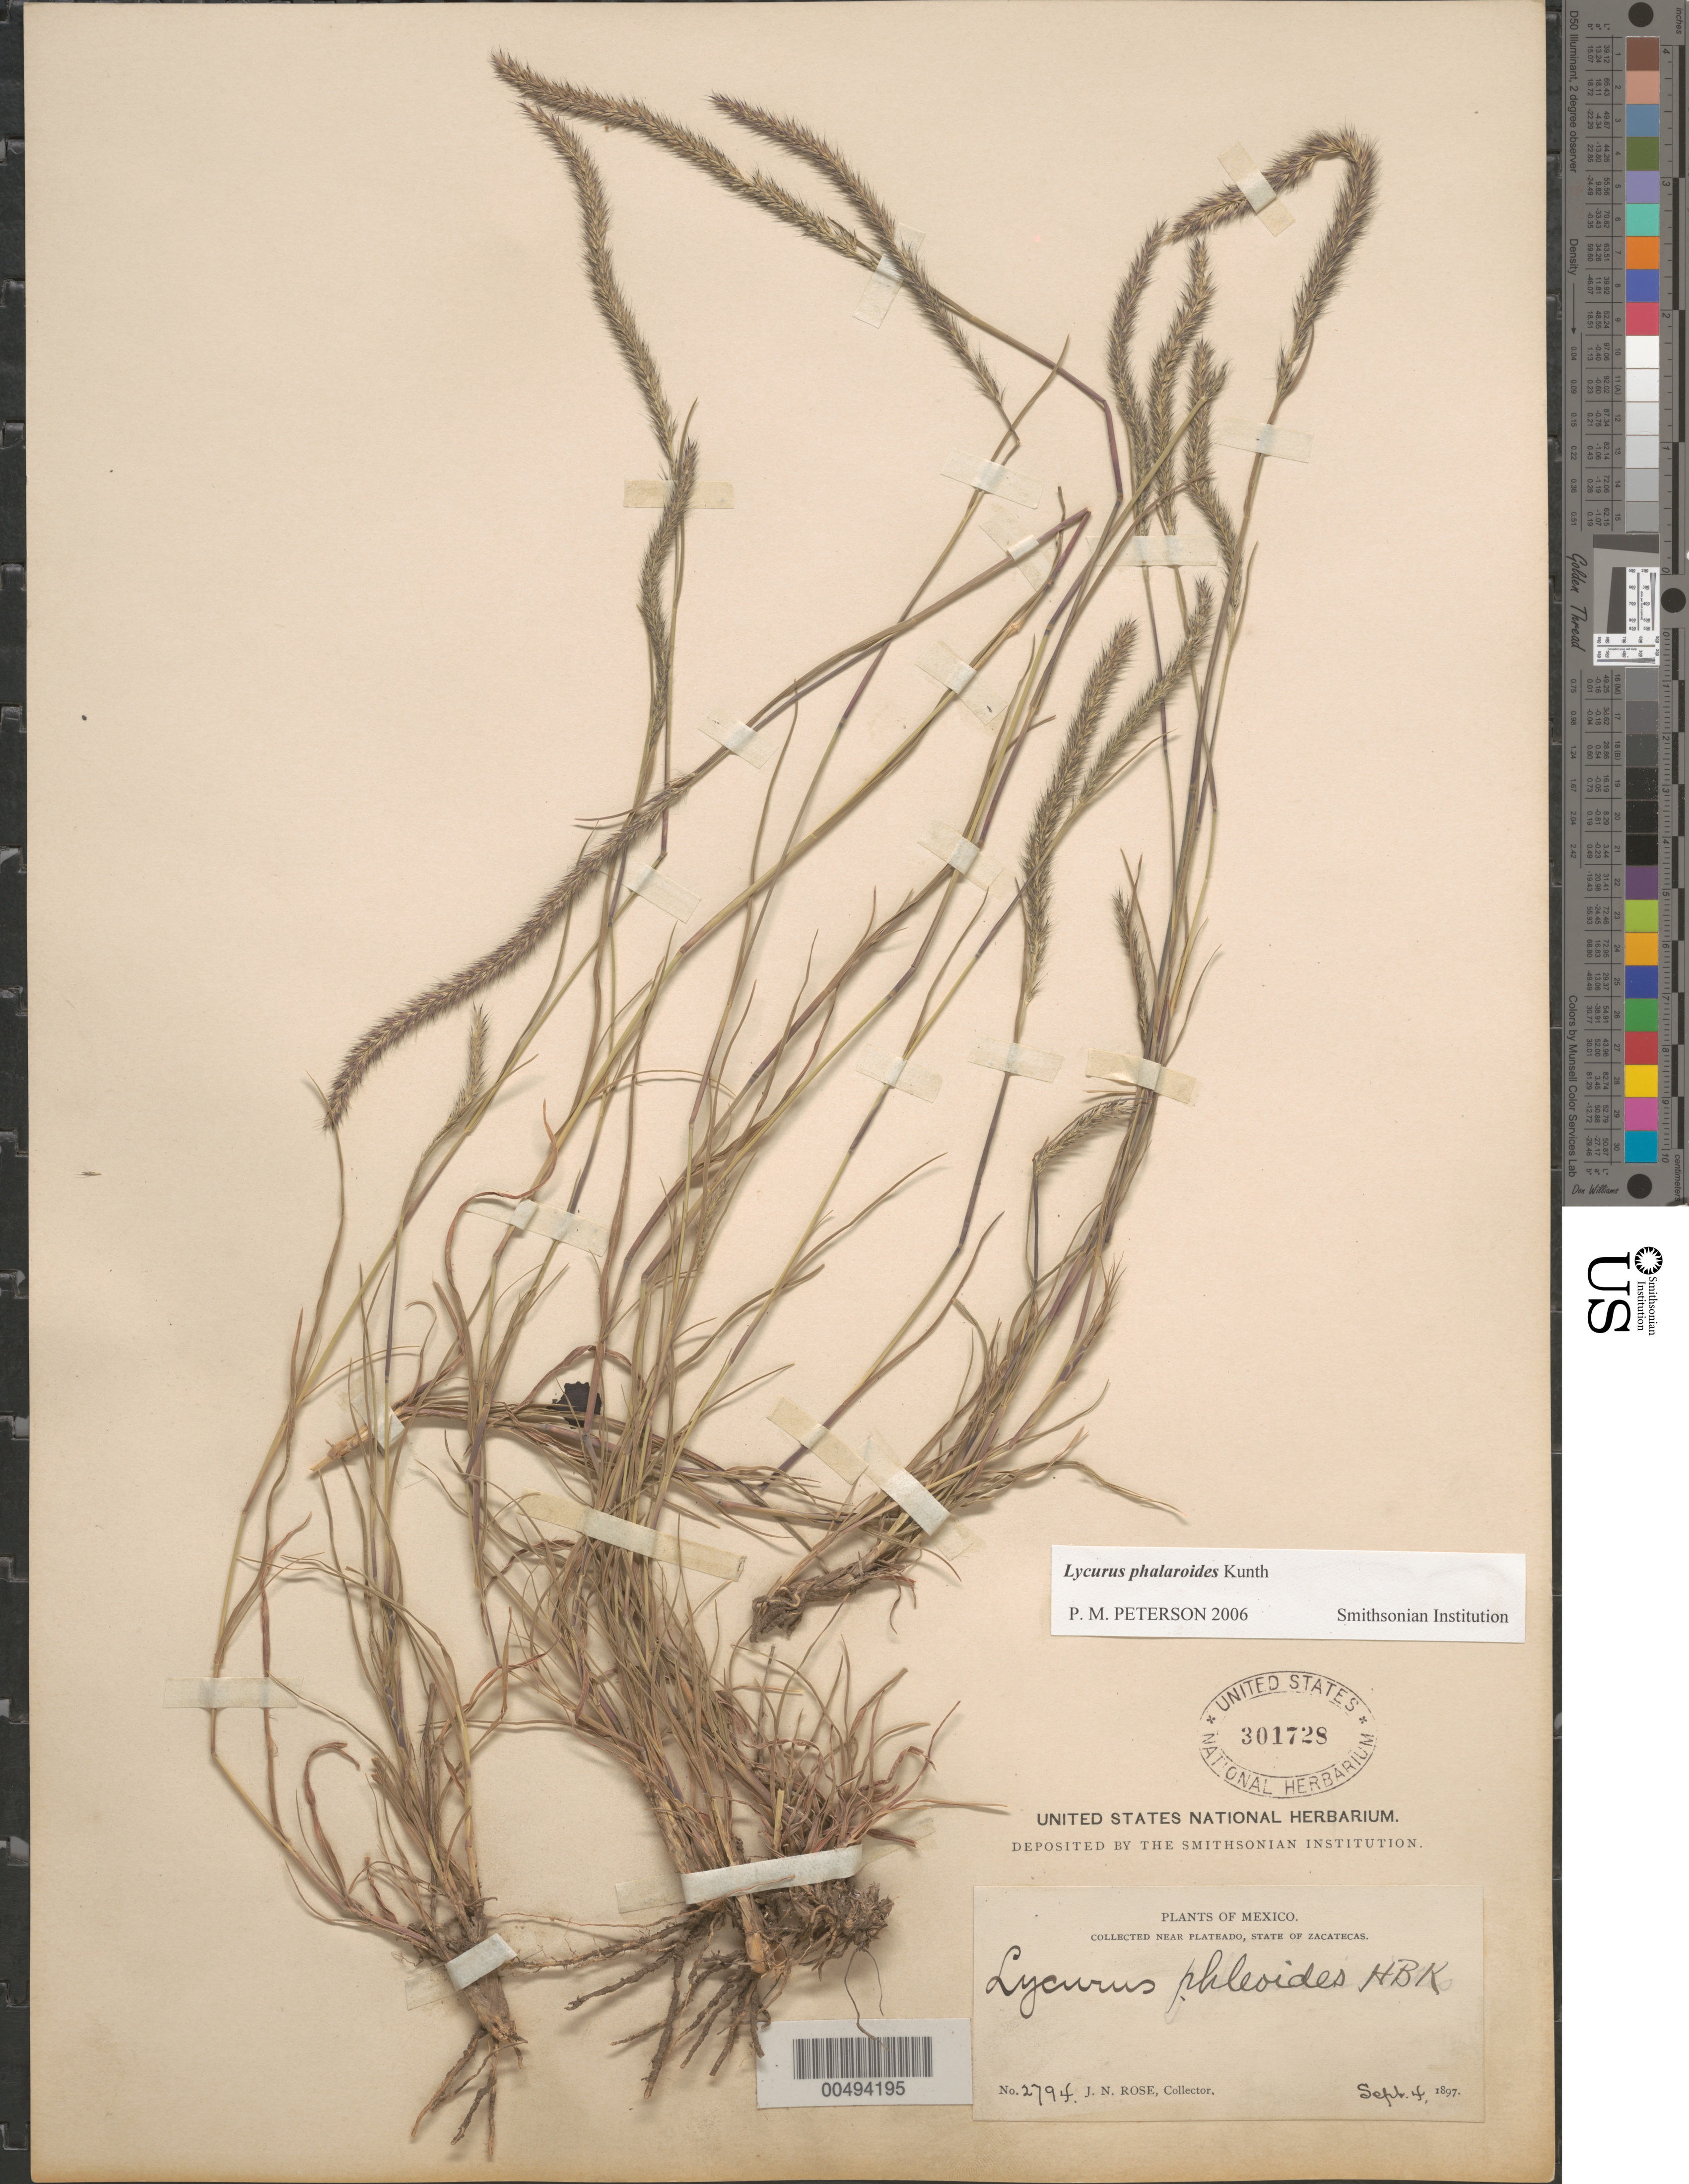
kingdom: Plantae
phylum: Tracheophyta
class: Liliopsida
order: Poales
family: Poaceae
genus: Lycurus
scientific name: Lycurus phalaroides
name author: Kunth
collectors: J. N. Rose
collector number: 2794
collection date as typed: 4 Sep 1897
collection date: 1897-09-04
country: Mexico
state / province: Zacatecas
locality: Near Plateado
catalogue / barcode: US 301728